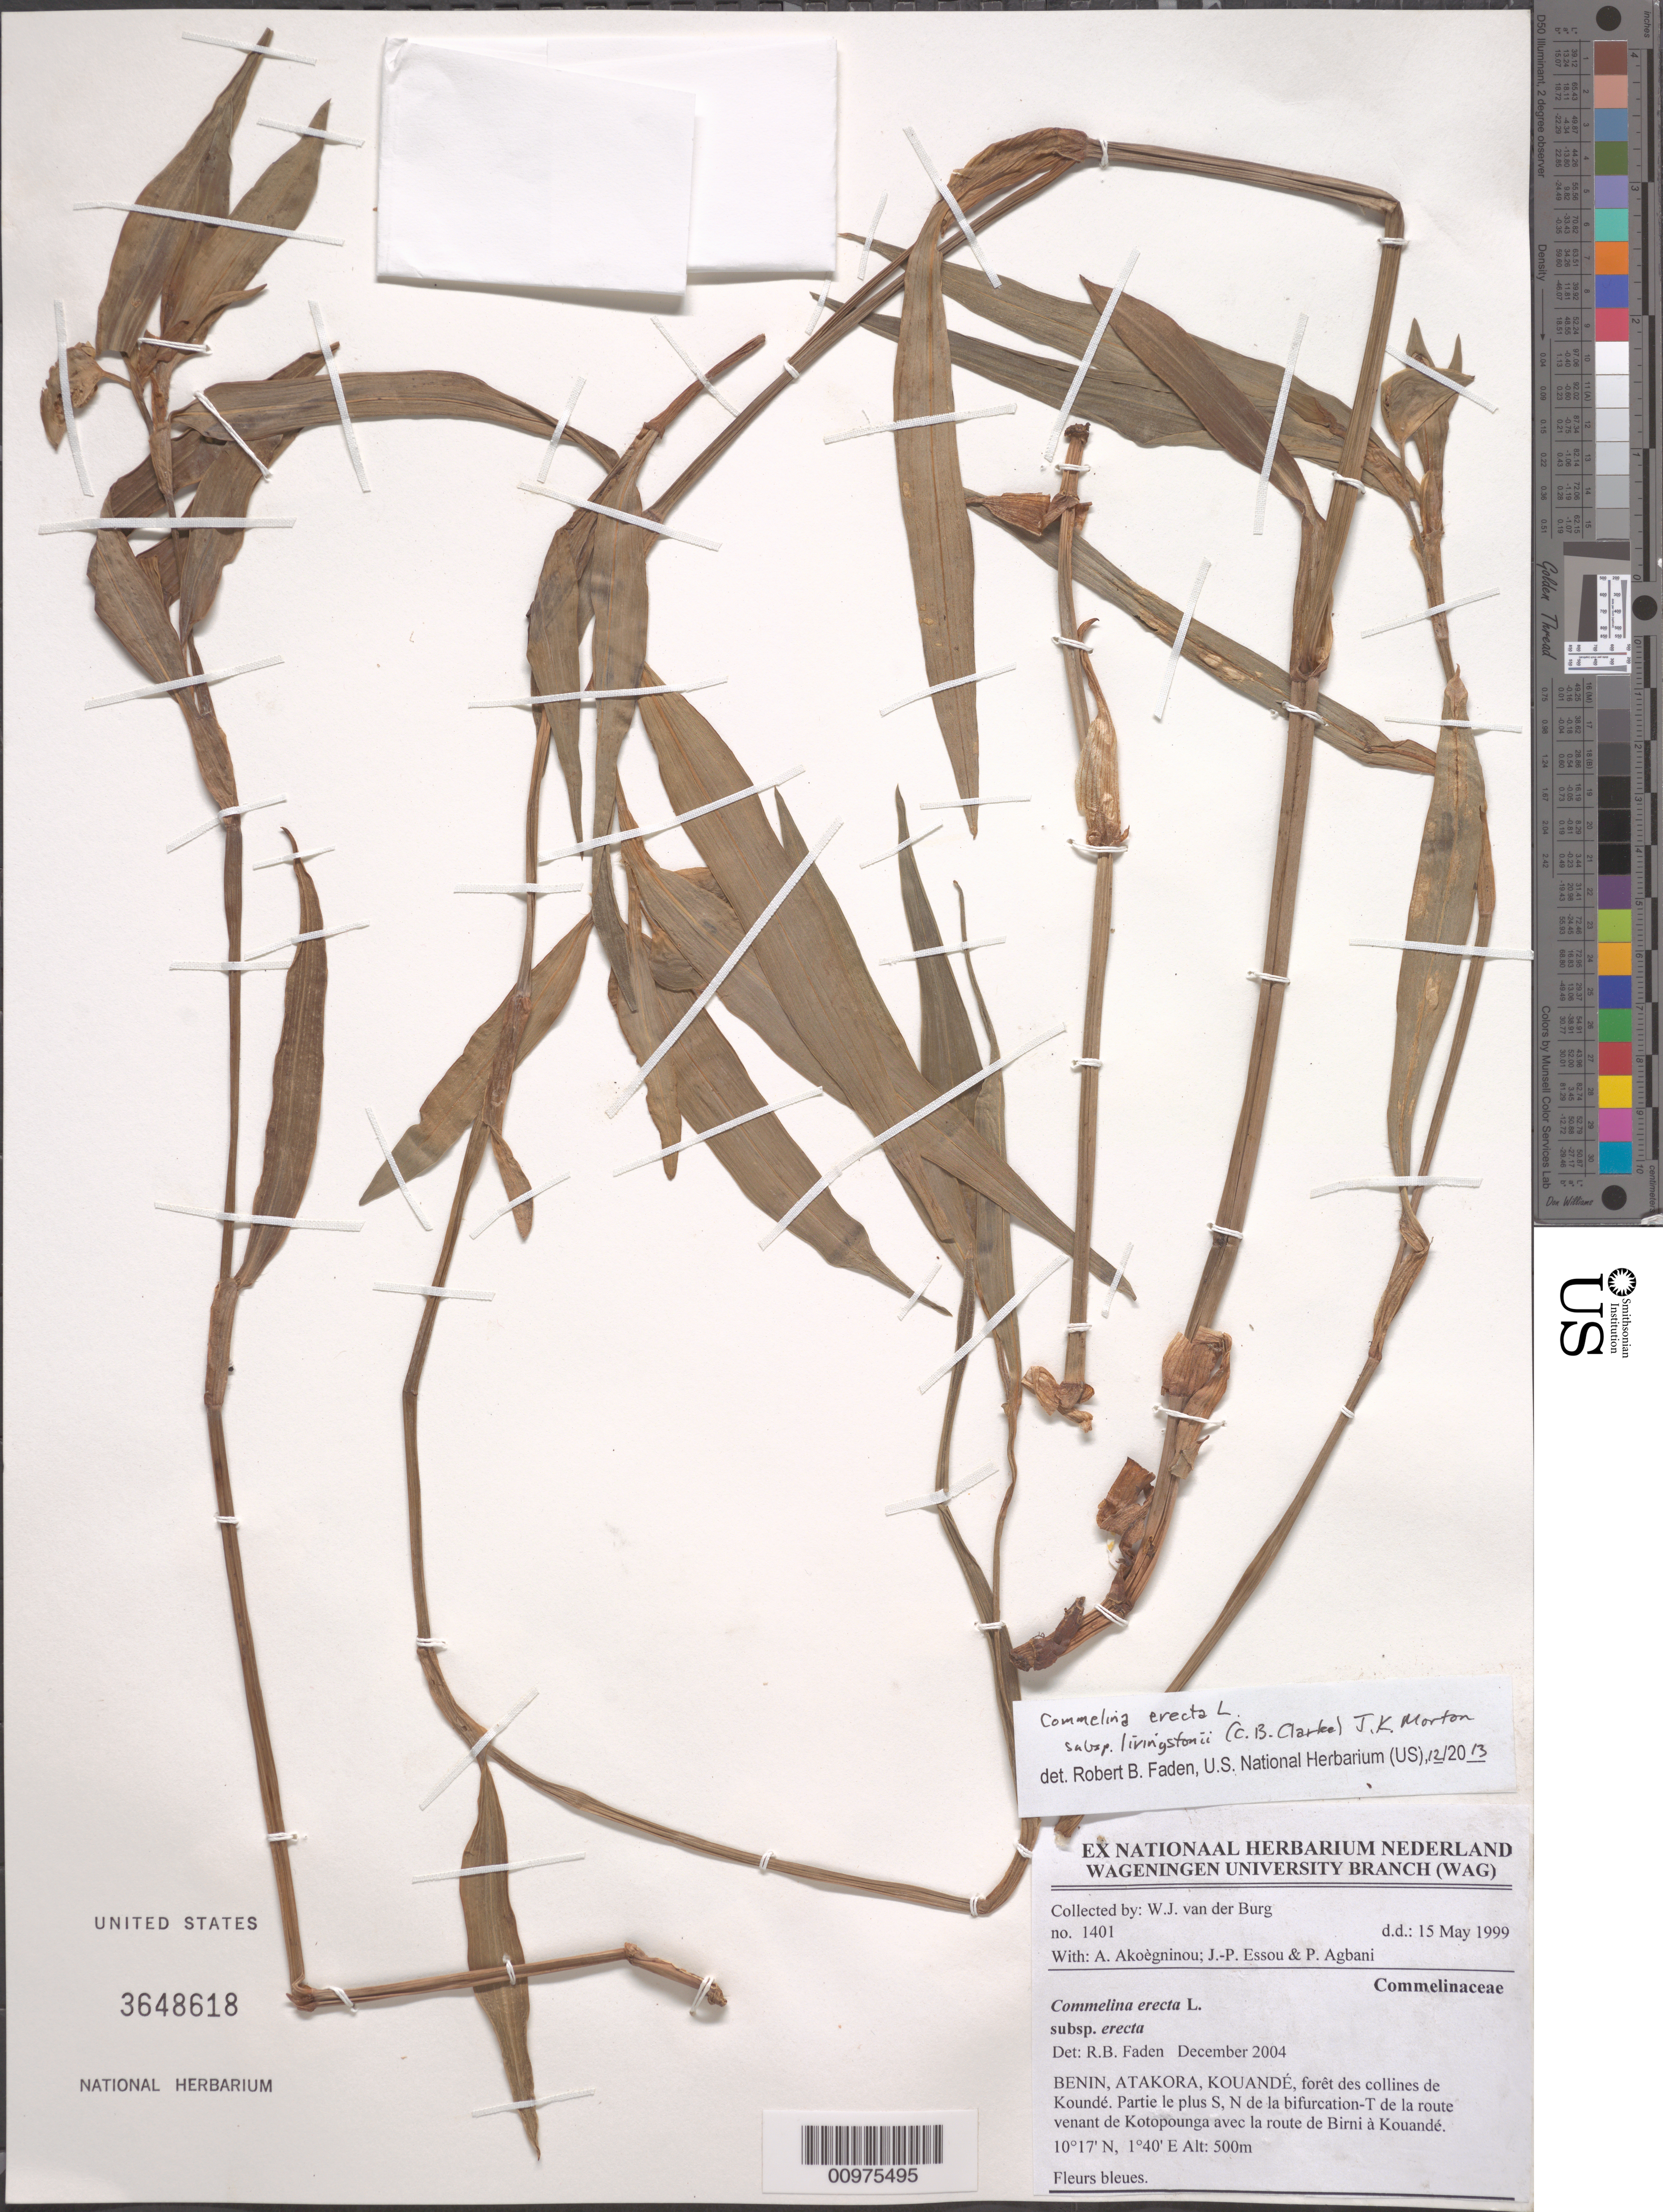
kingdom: Plantae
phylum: Tracheophyta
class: Liliopsida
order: Commelinales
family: Commelinaceae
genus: Commelina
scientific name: Commelina erecta subsp. livingstonii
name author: (C.B. Clarke) J.K. Morton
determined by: Faden, Robert B., (US), Smithsonian Institution - National Museum of Natural History (UNITED STATES)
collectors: W. van der Burg et al.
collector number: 1401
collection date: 1999-05-15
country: Benin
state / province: Atakora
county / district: Kouande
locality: forêt des collines de Koundé. Partie le plus S, N de la bifurcationh-T de la route venant de Kotopounga avec la route de Birni à Kouandé.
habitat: Partie le plus S, N de la bifurcationh-T de la route venant de Kotopounga avec la route de Birni à Kouandé.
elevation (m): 500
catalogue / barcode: US 3648618